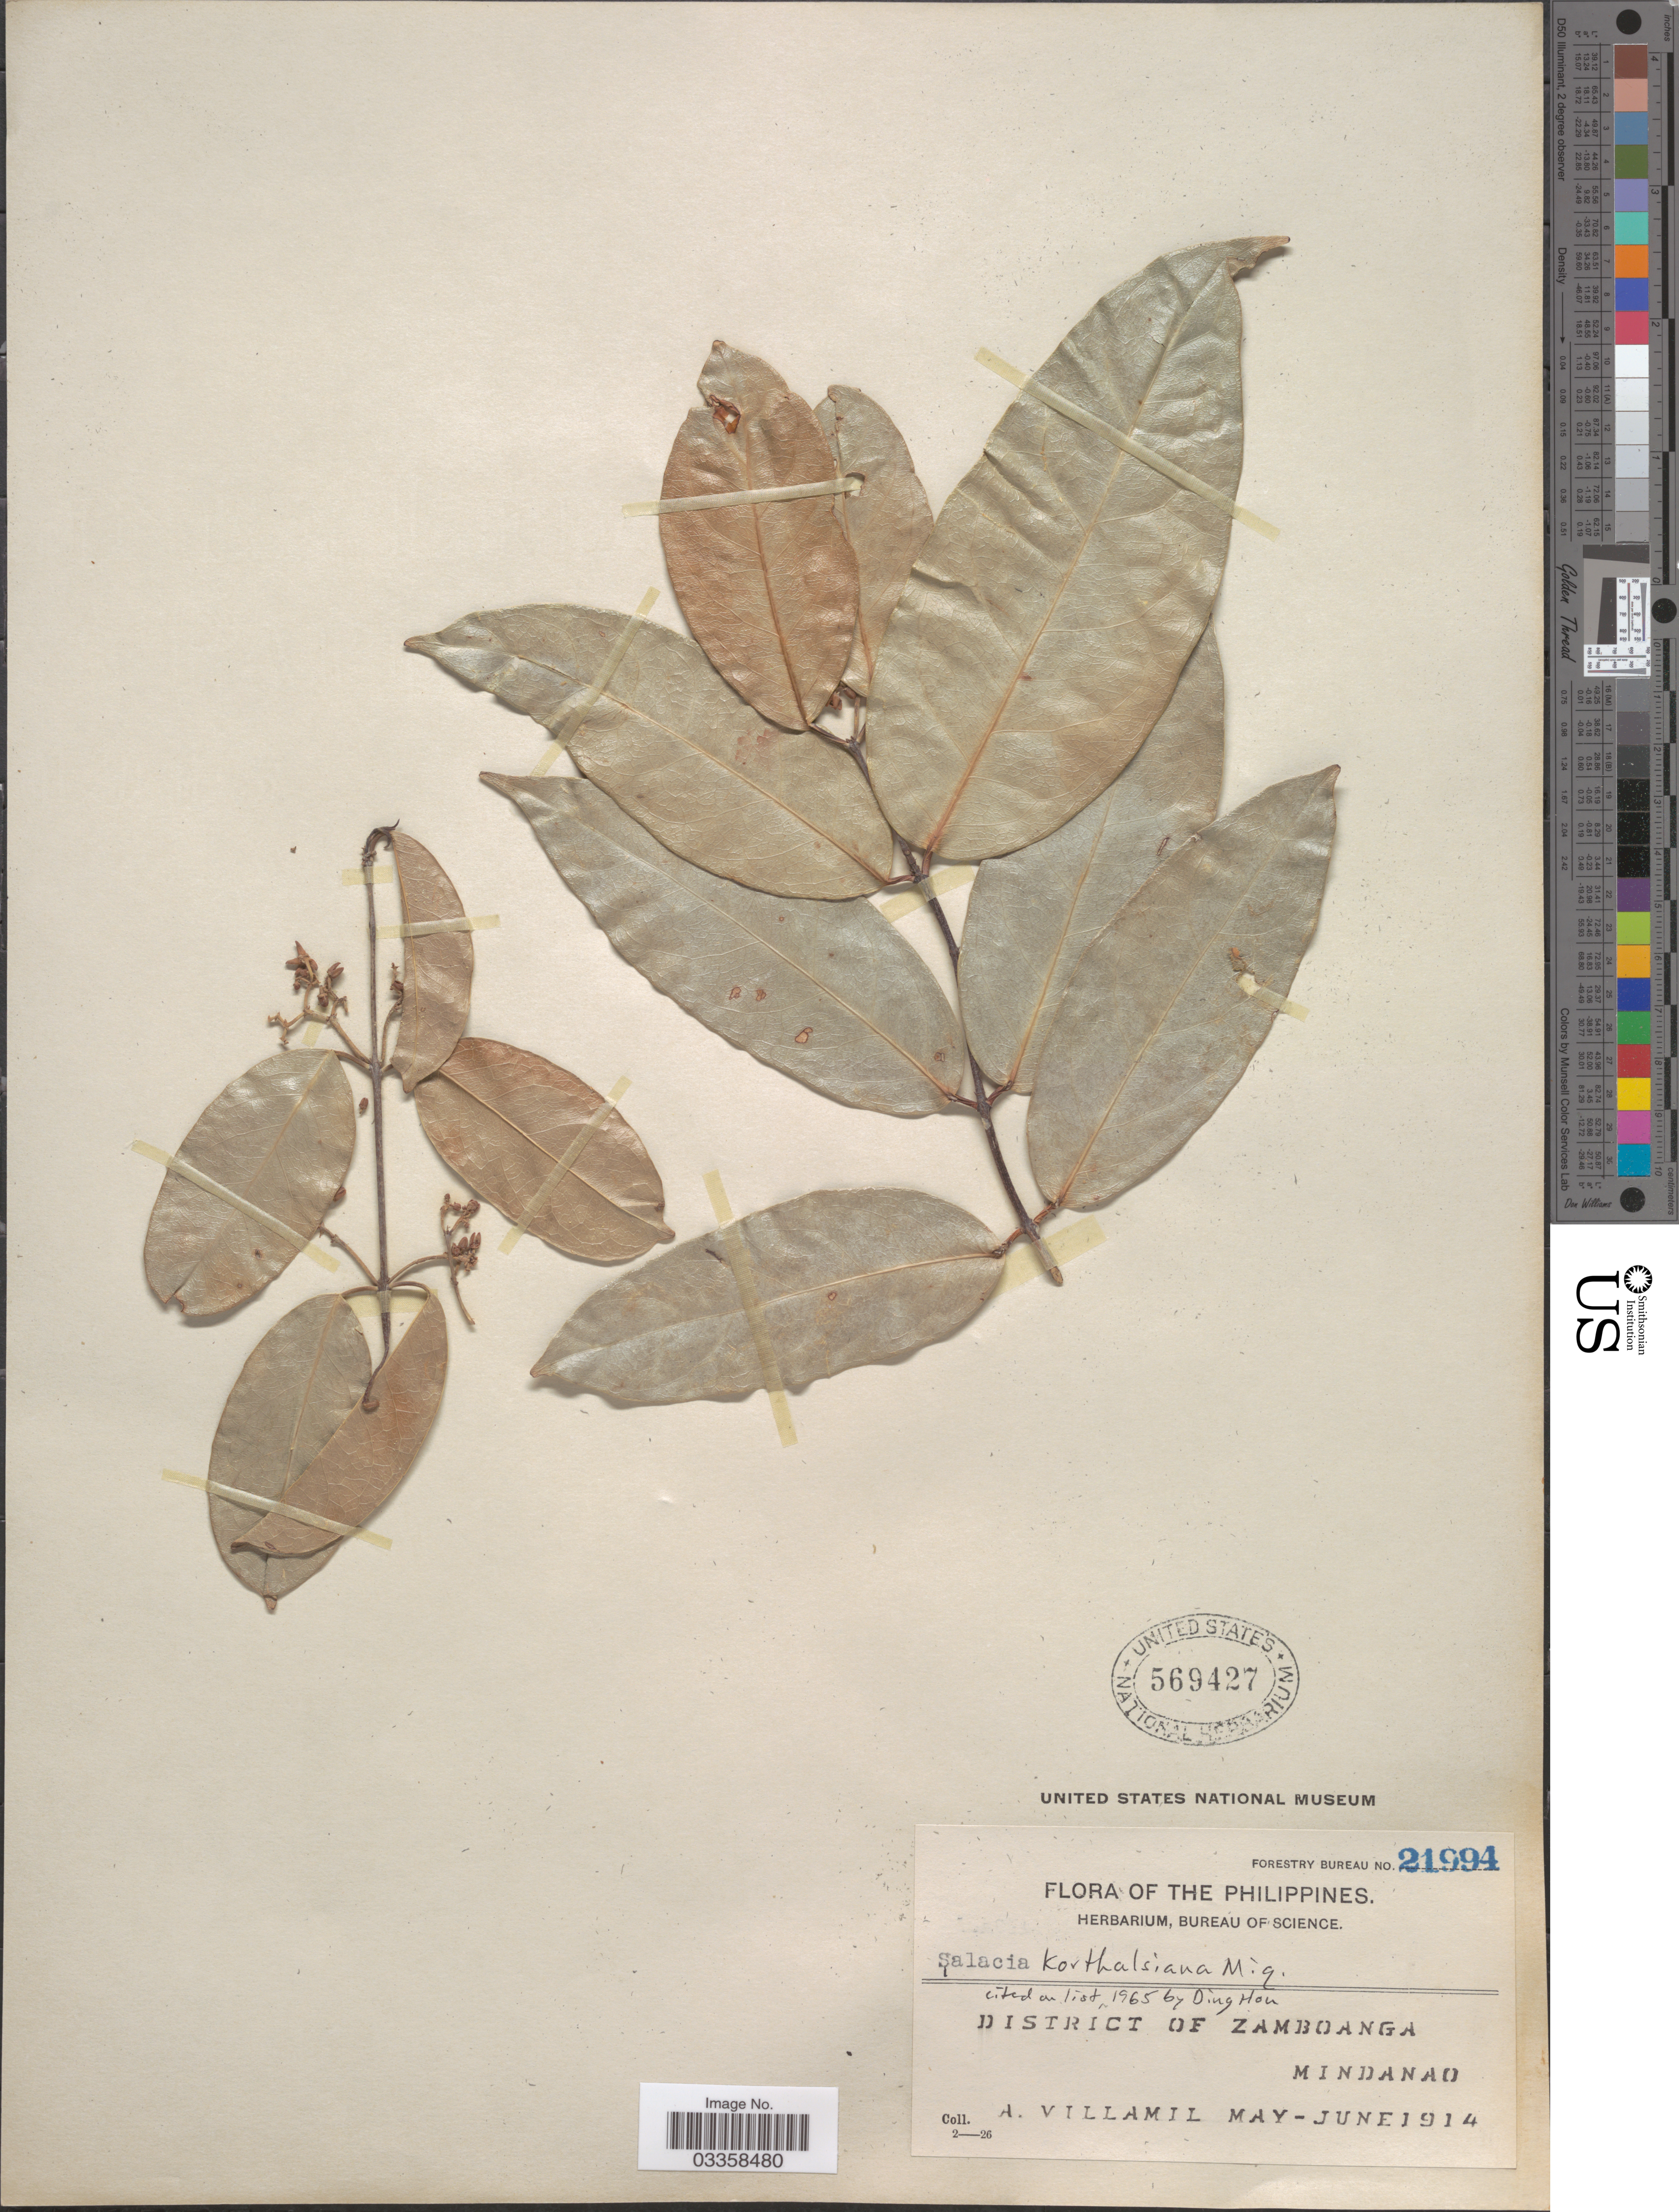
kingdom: Plantae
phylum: Tracheophyta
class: Magnoliopsida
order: Celastrales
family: Celastraceae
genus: Salacia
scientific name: Salacia korthalsiana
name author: Miq.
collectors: A. Villamil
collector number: Forestry Bureau 21994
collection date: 1914-05/1914-06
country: Philippines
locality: District of Zamboanga. Mindanao.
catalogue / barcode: US 569427